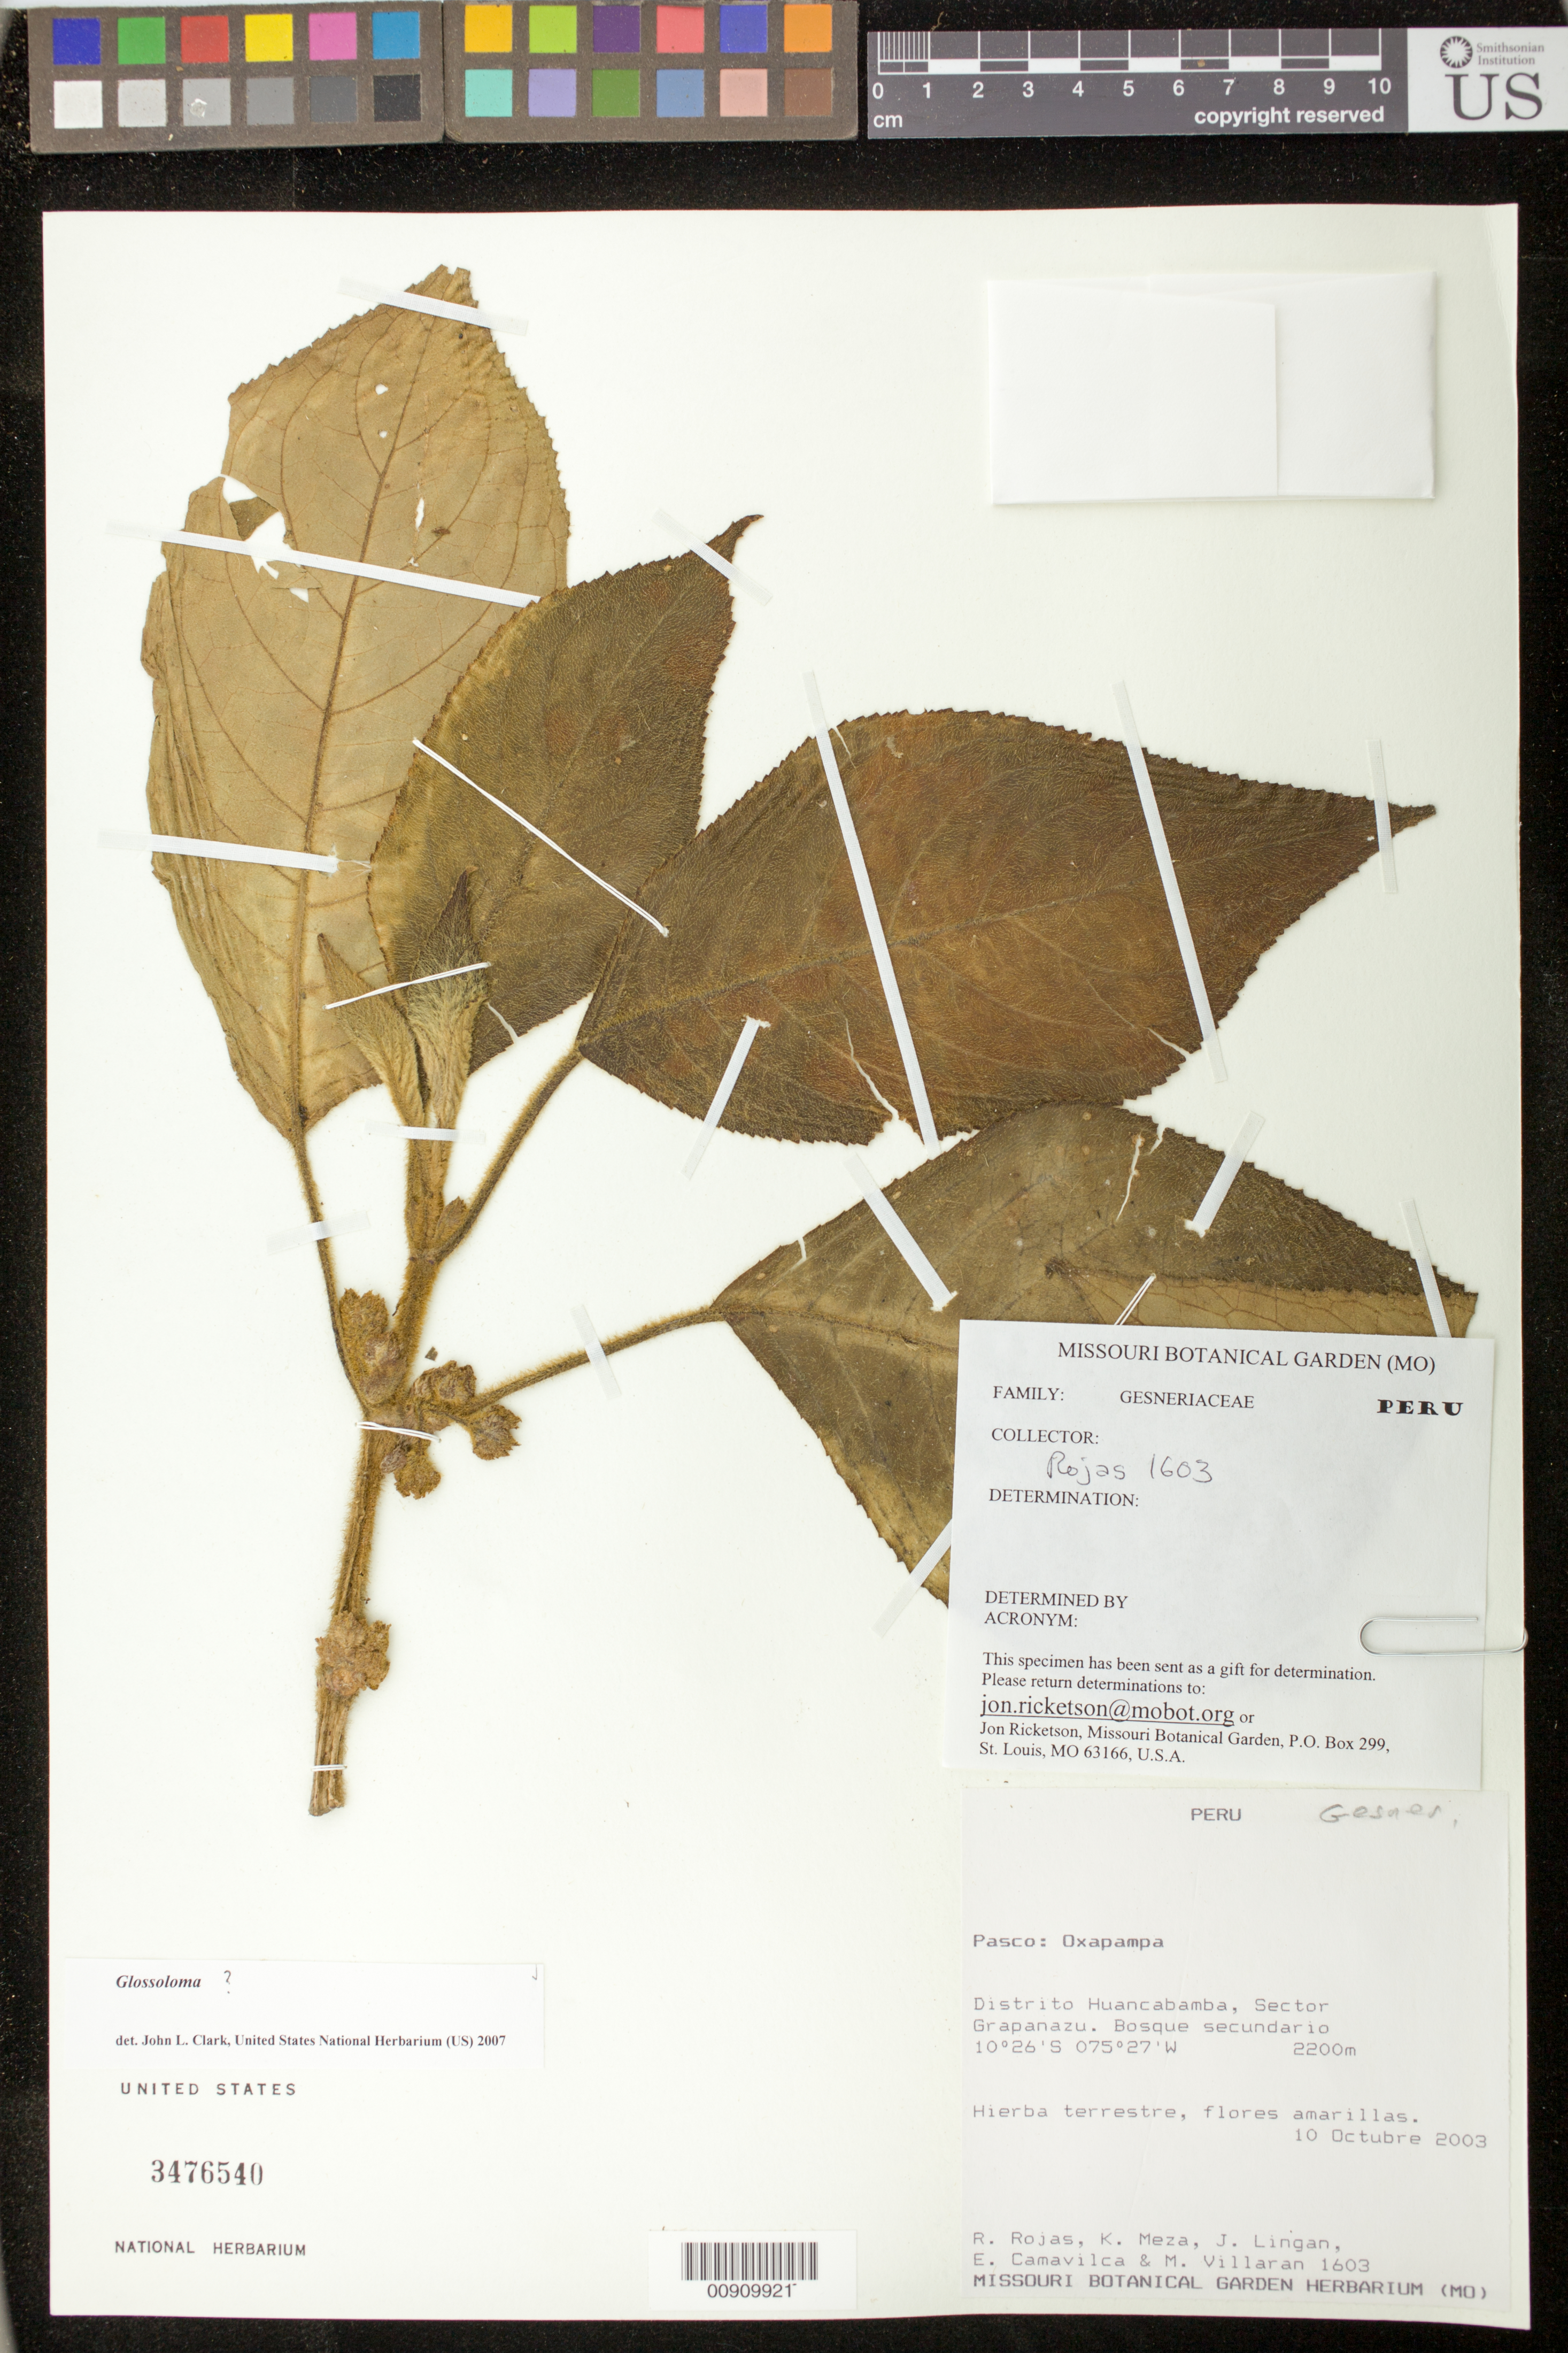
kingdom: Plantae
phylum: Tracheophyta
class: Magnoliopsida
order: Lamiales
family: Gesneriaceae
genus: Glossoloma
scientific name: Glossoloma sp.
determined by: Clark, J. L., (SEL), The Marie Selby Botanical Garden (UNITED STATES)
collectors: R. Rojas & et al.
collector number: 1603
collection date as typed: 10 Oct 2003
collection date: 2003-10-10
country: Peru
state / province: Pasco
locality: Pasco: Oxapampa. Distrito Huancabamba, Sector Grapanazu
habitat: Bosque secundario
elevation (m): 2200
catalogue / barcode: US 3476540